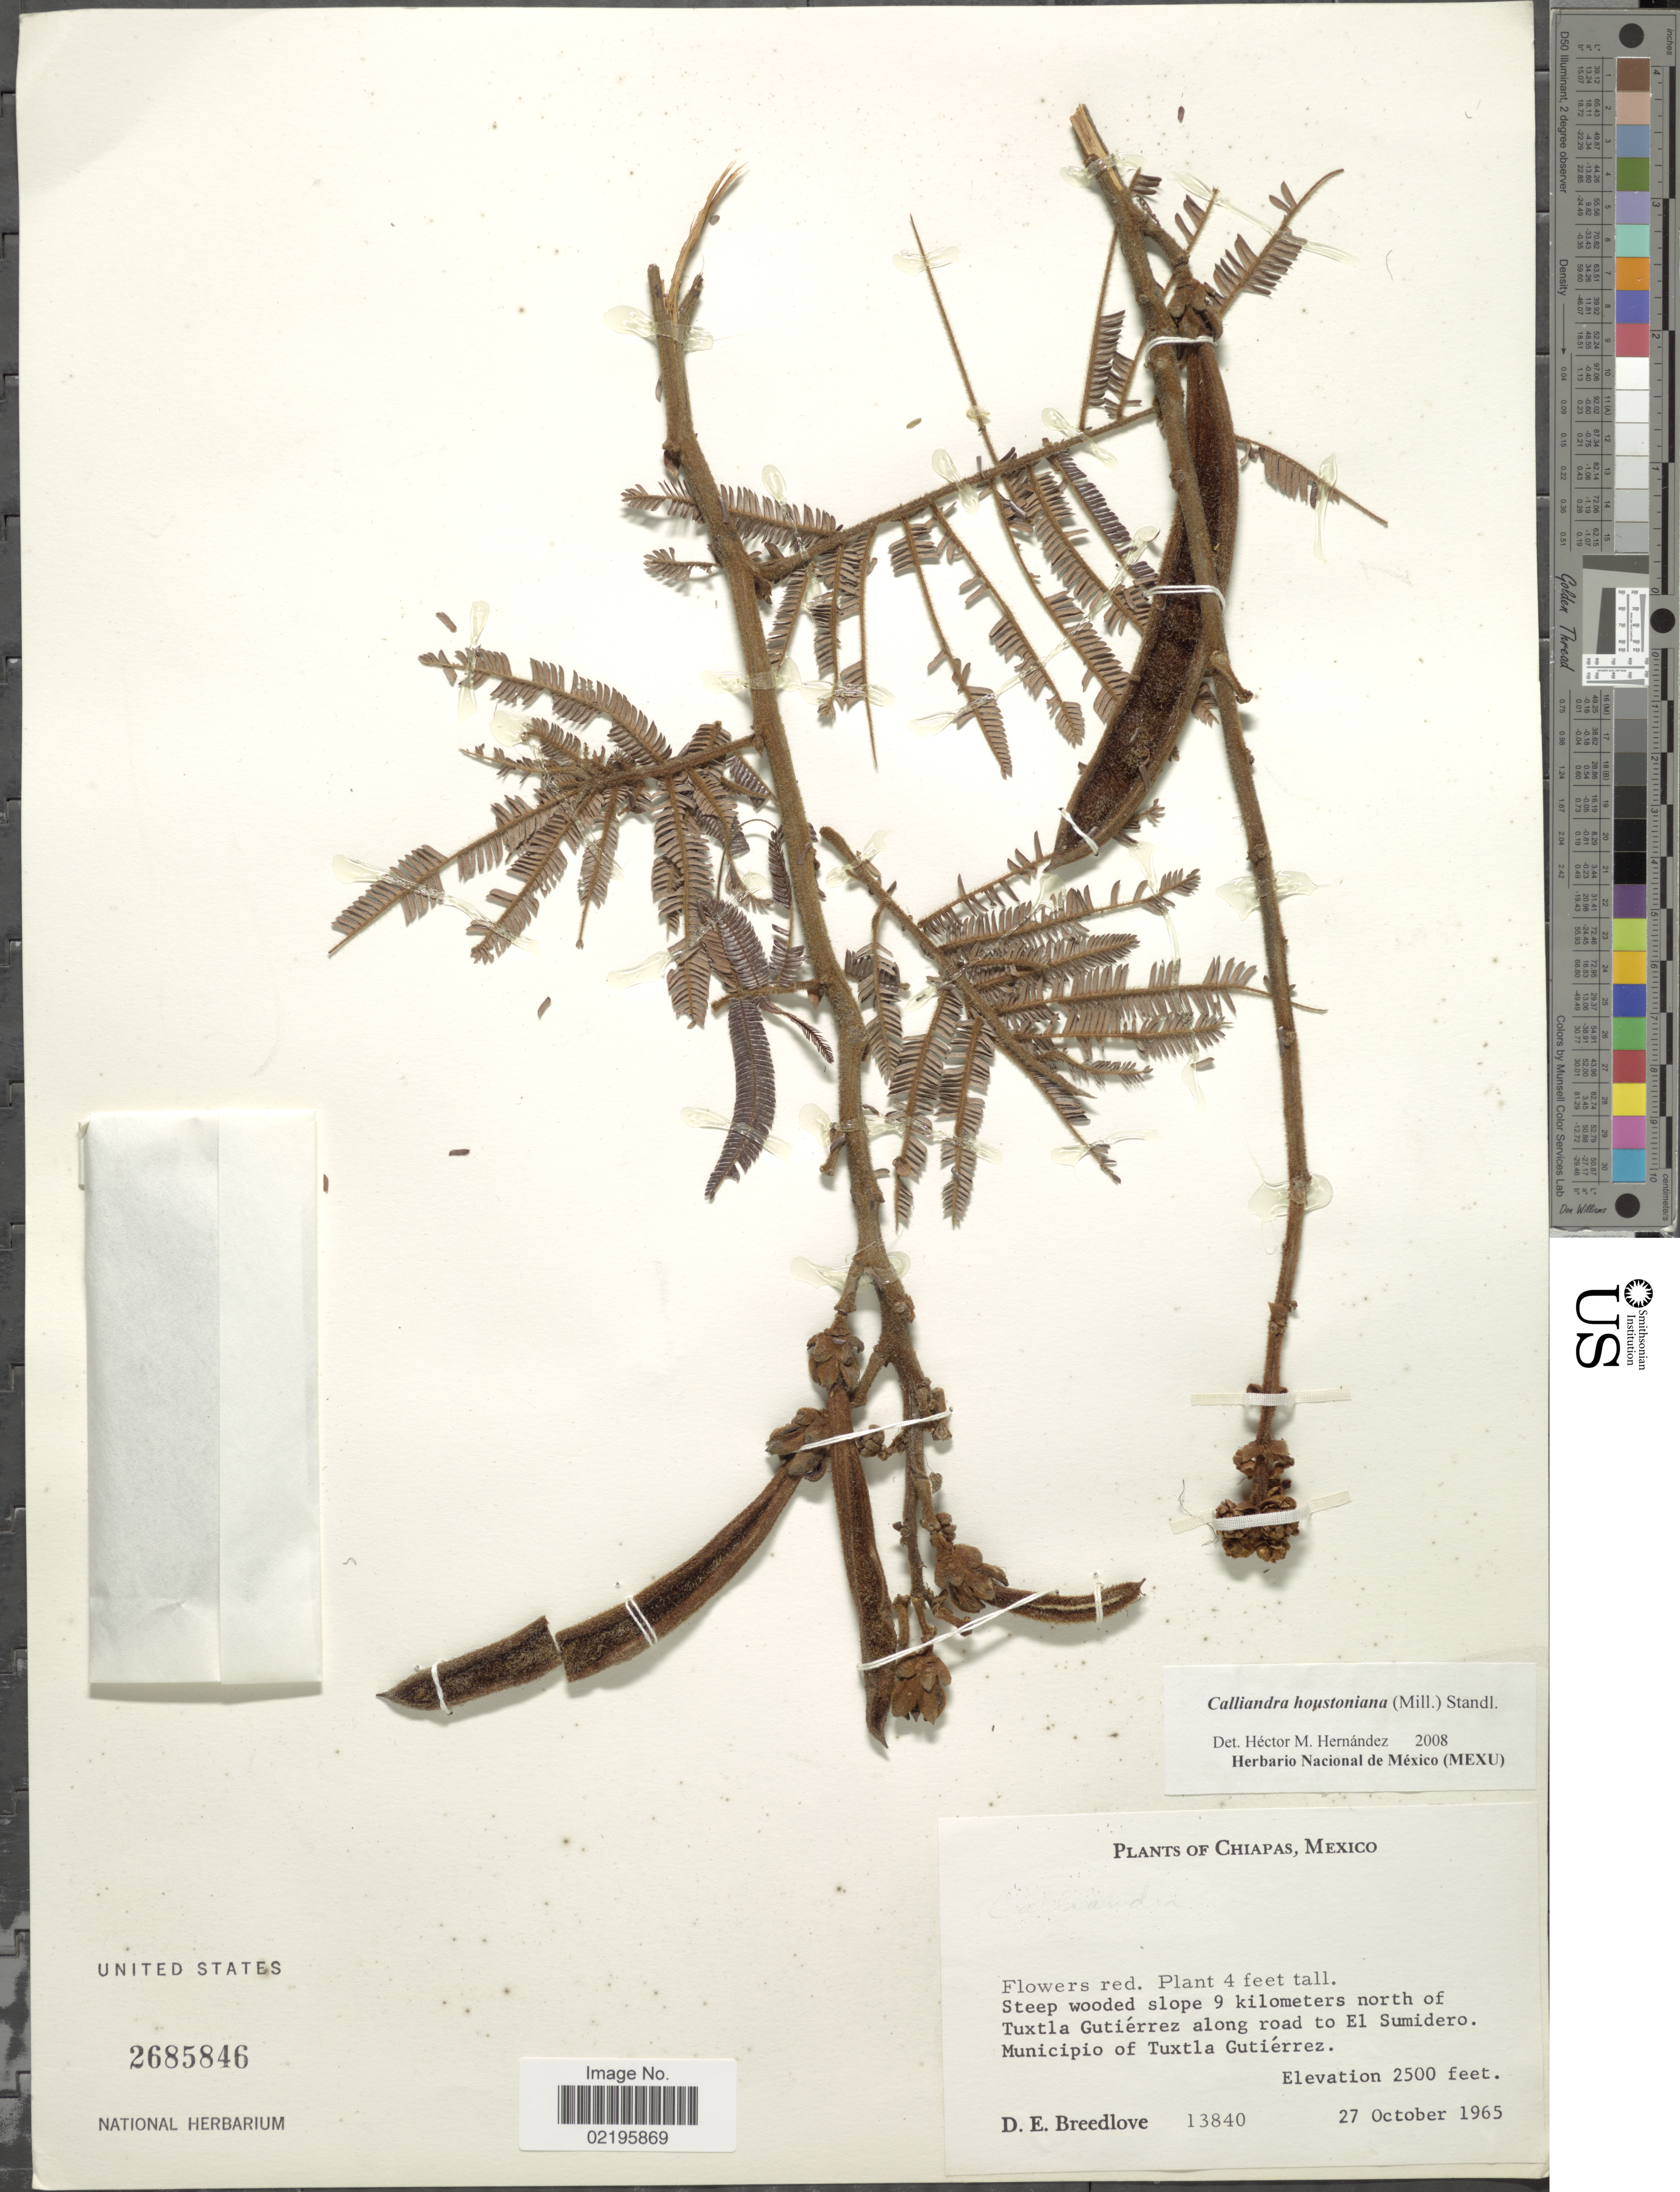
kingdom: Plantae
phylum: Tracheophyta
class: Magnoliopsida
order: Fabales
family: Fabaceae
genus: Calliandra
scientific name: Calliandra houstoniana var. houstoniana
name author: (Mill.) Standl.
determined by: Strong, Mark T., (BOT), Smithsonian Institution - National Museum of Natural History (UNITED STATES)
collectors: D. E. Breedlove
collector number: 13840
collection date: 1965-10-27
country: Mexico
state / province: Chiapas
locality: Steeo wooded slope 9 kilometers north of Tuxtla Gutierrez along road to El Sumidero. Municipio of Tuxtla Gutierrez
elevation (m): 762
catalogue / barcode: US 2685846